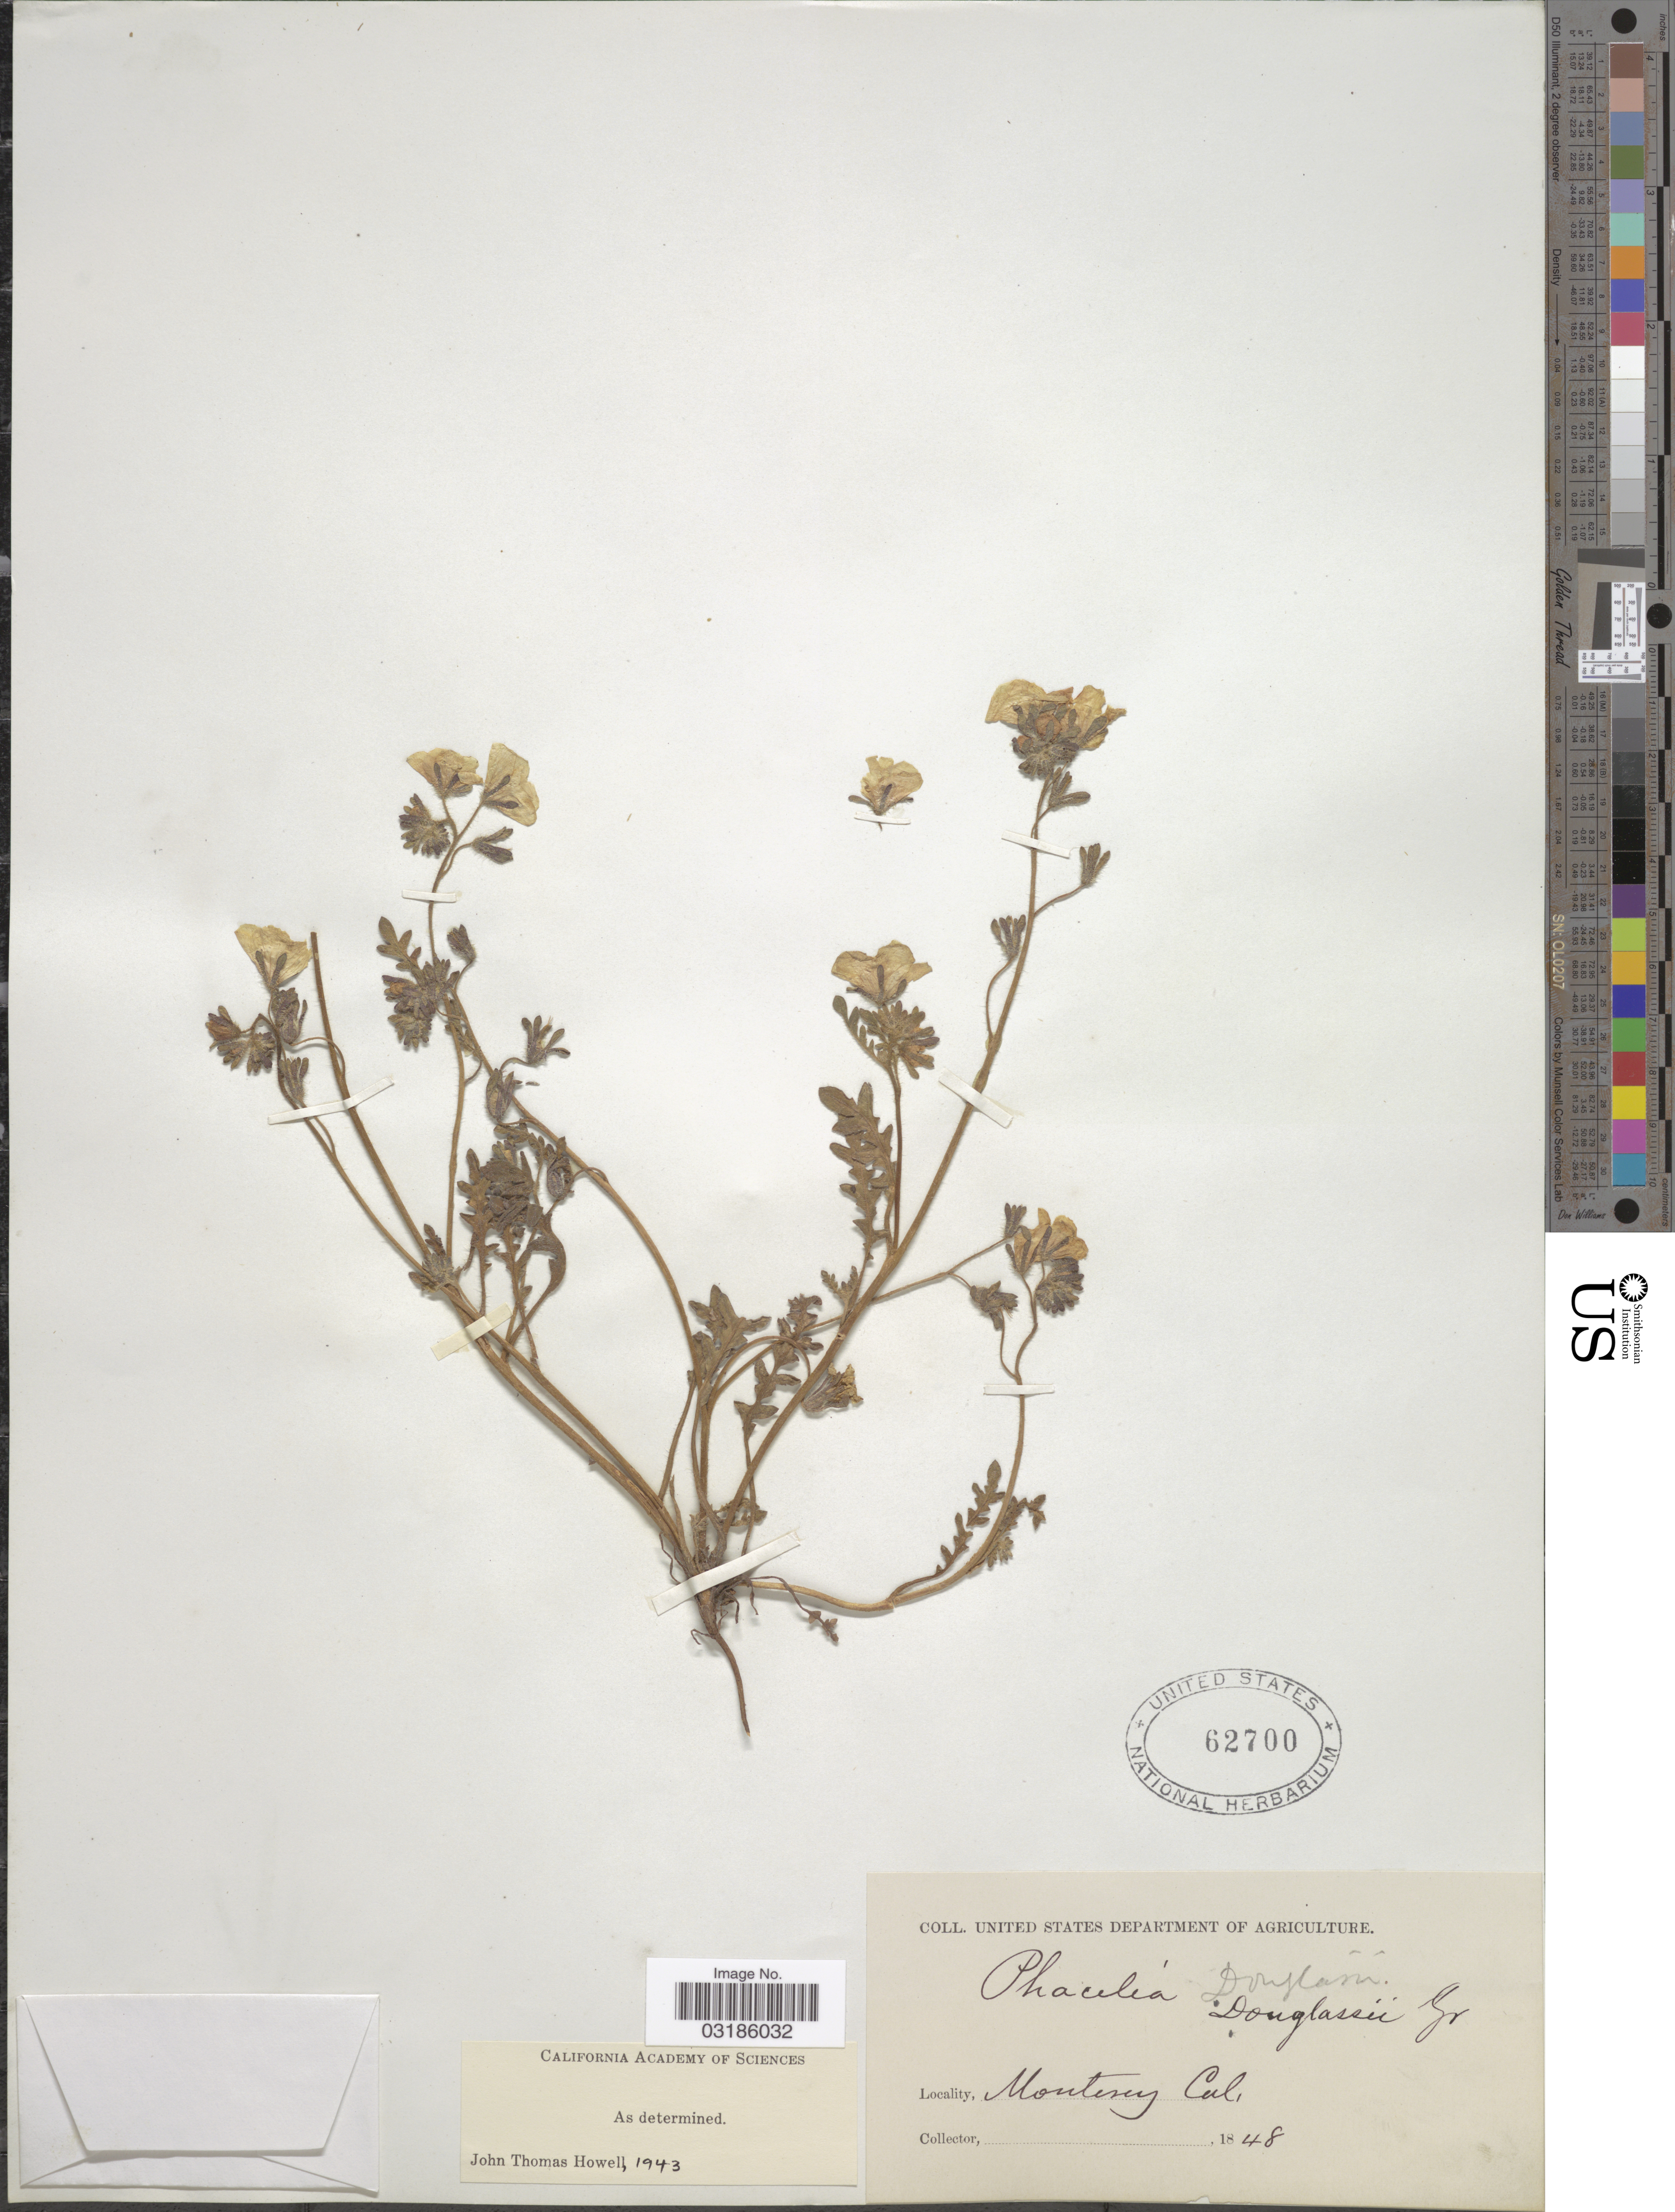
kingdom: Plantae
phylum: Tracheophyta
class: Magnoliopsida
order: Boraginales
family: Hydrophyllaceae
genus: Phacelia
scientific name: Phacelia douglasii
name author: (Benth.) Torr.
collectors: United States Department of Agriculture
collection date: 1848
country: United States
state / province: California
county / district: Monterey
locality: Monterey.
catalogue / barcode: US 62700